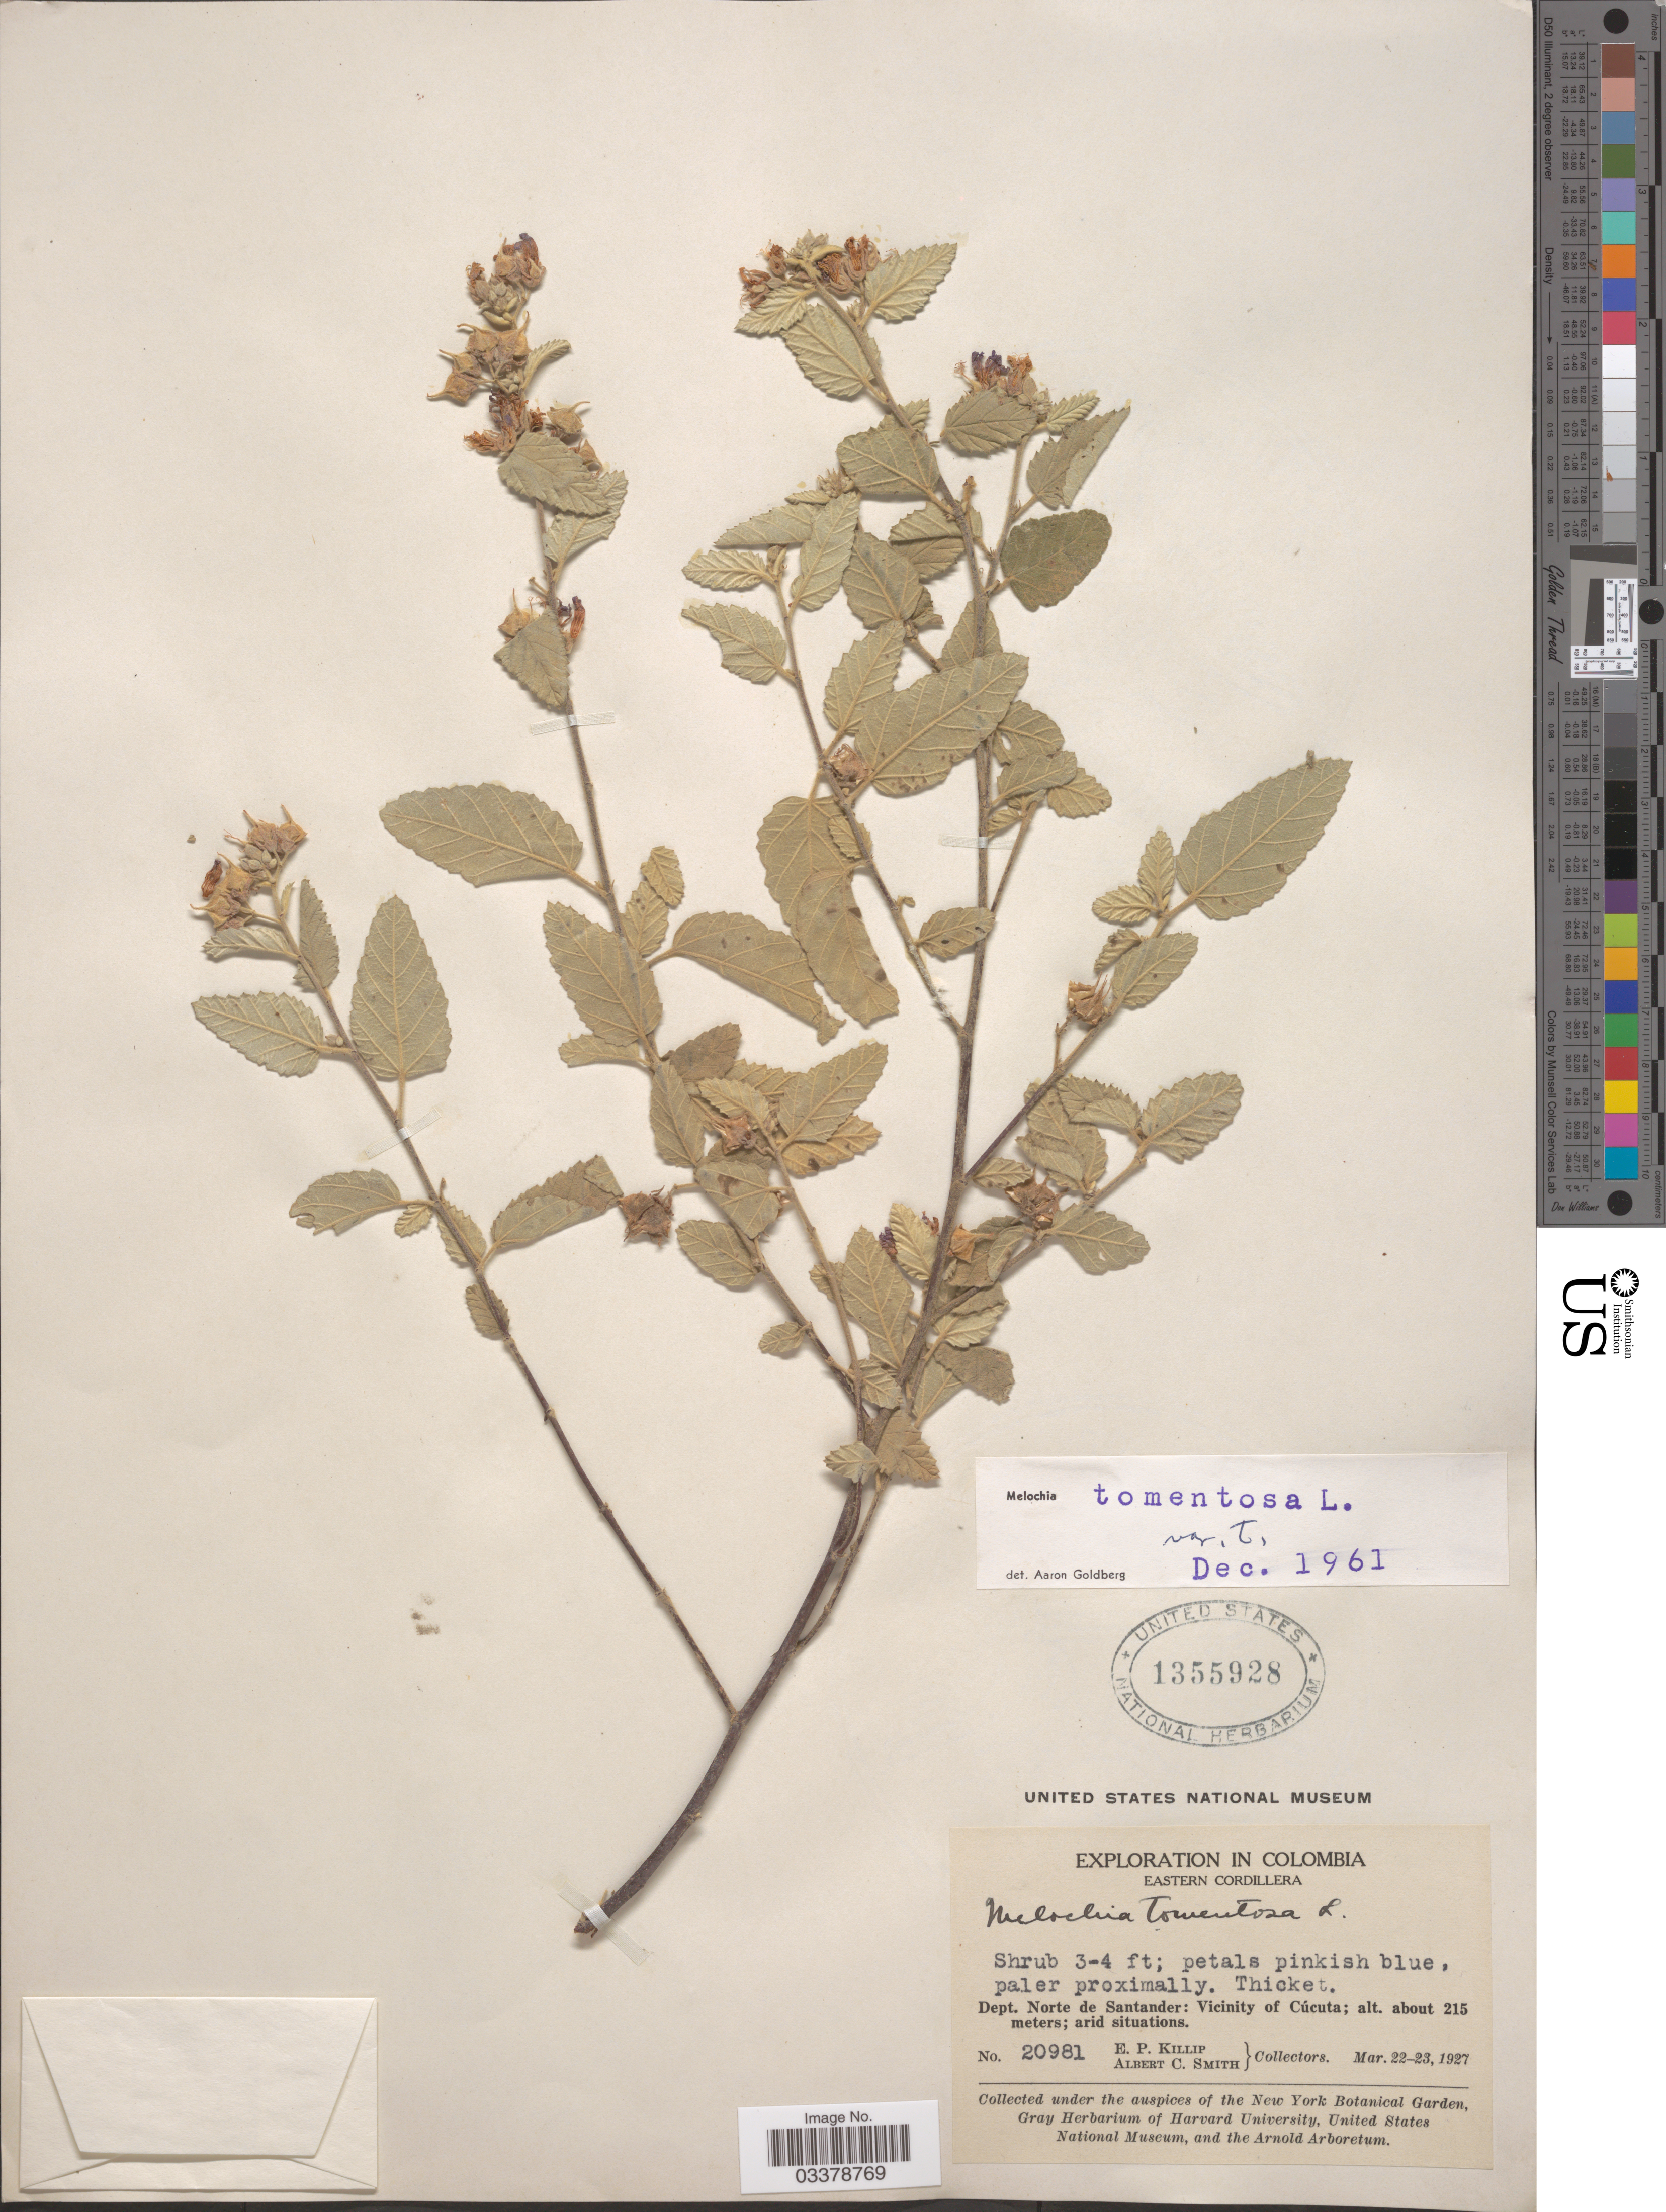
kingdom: Plantae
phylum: Tracheophyta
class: Magnoliopsida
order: Malvales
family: Malvaceae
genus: Melochia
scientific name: Melochia tomentosa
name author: L.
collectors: E. P. Killip & A. C. Smith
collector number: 20981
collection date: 1927-03-22/1927-03-23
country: Colombia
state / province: Norte de Santander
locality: Eastern Cordillera. Dept. Norte de Santander: Vicinity of Cúcuta.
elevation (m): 215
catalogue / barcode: US 1355928